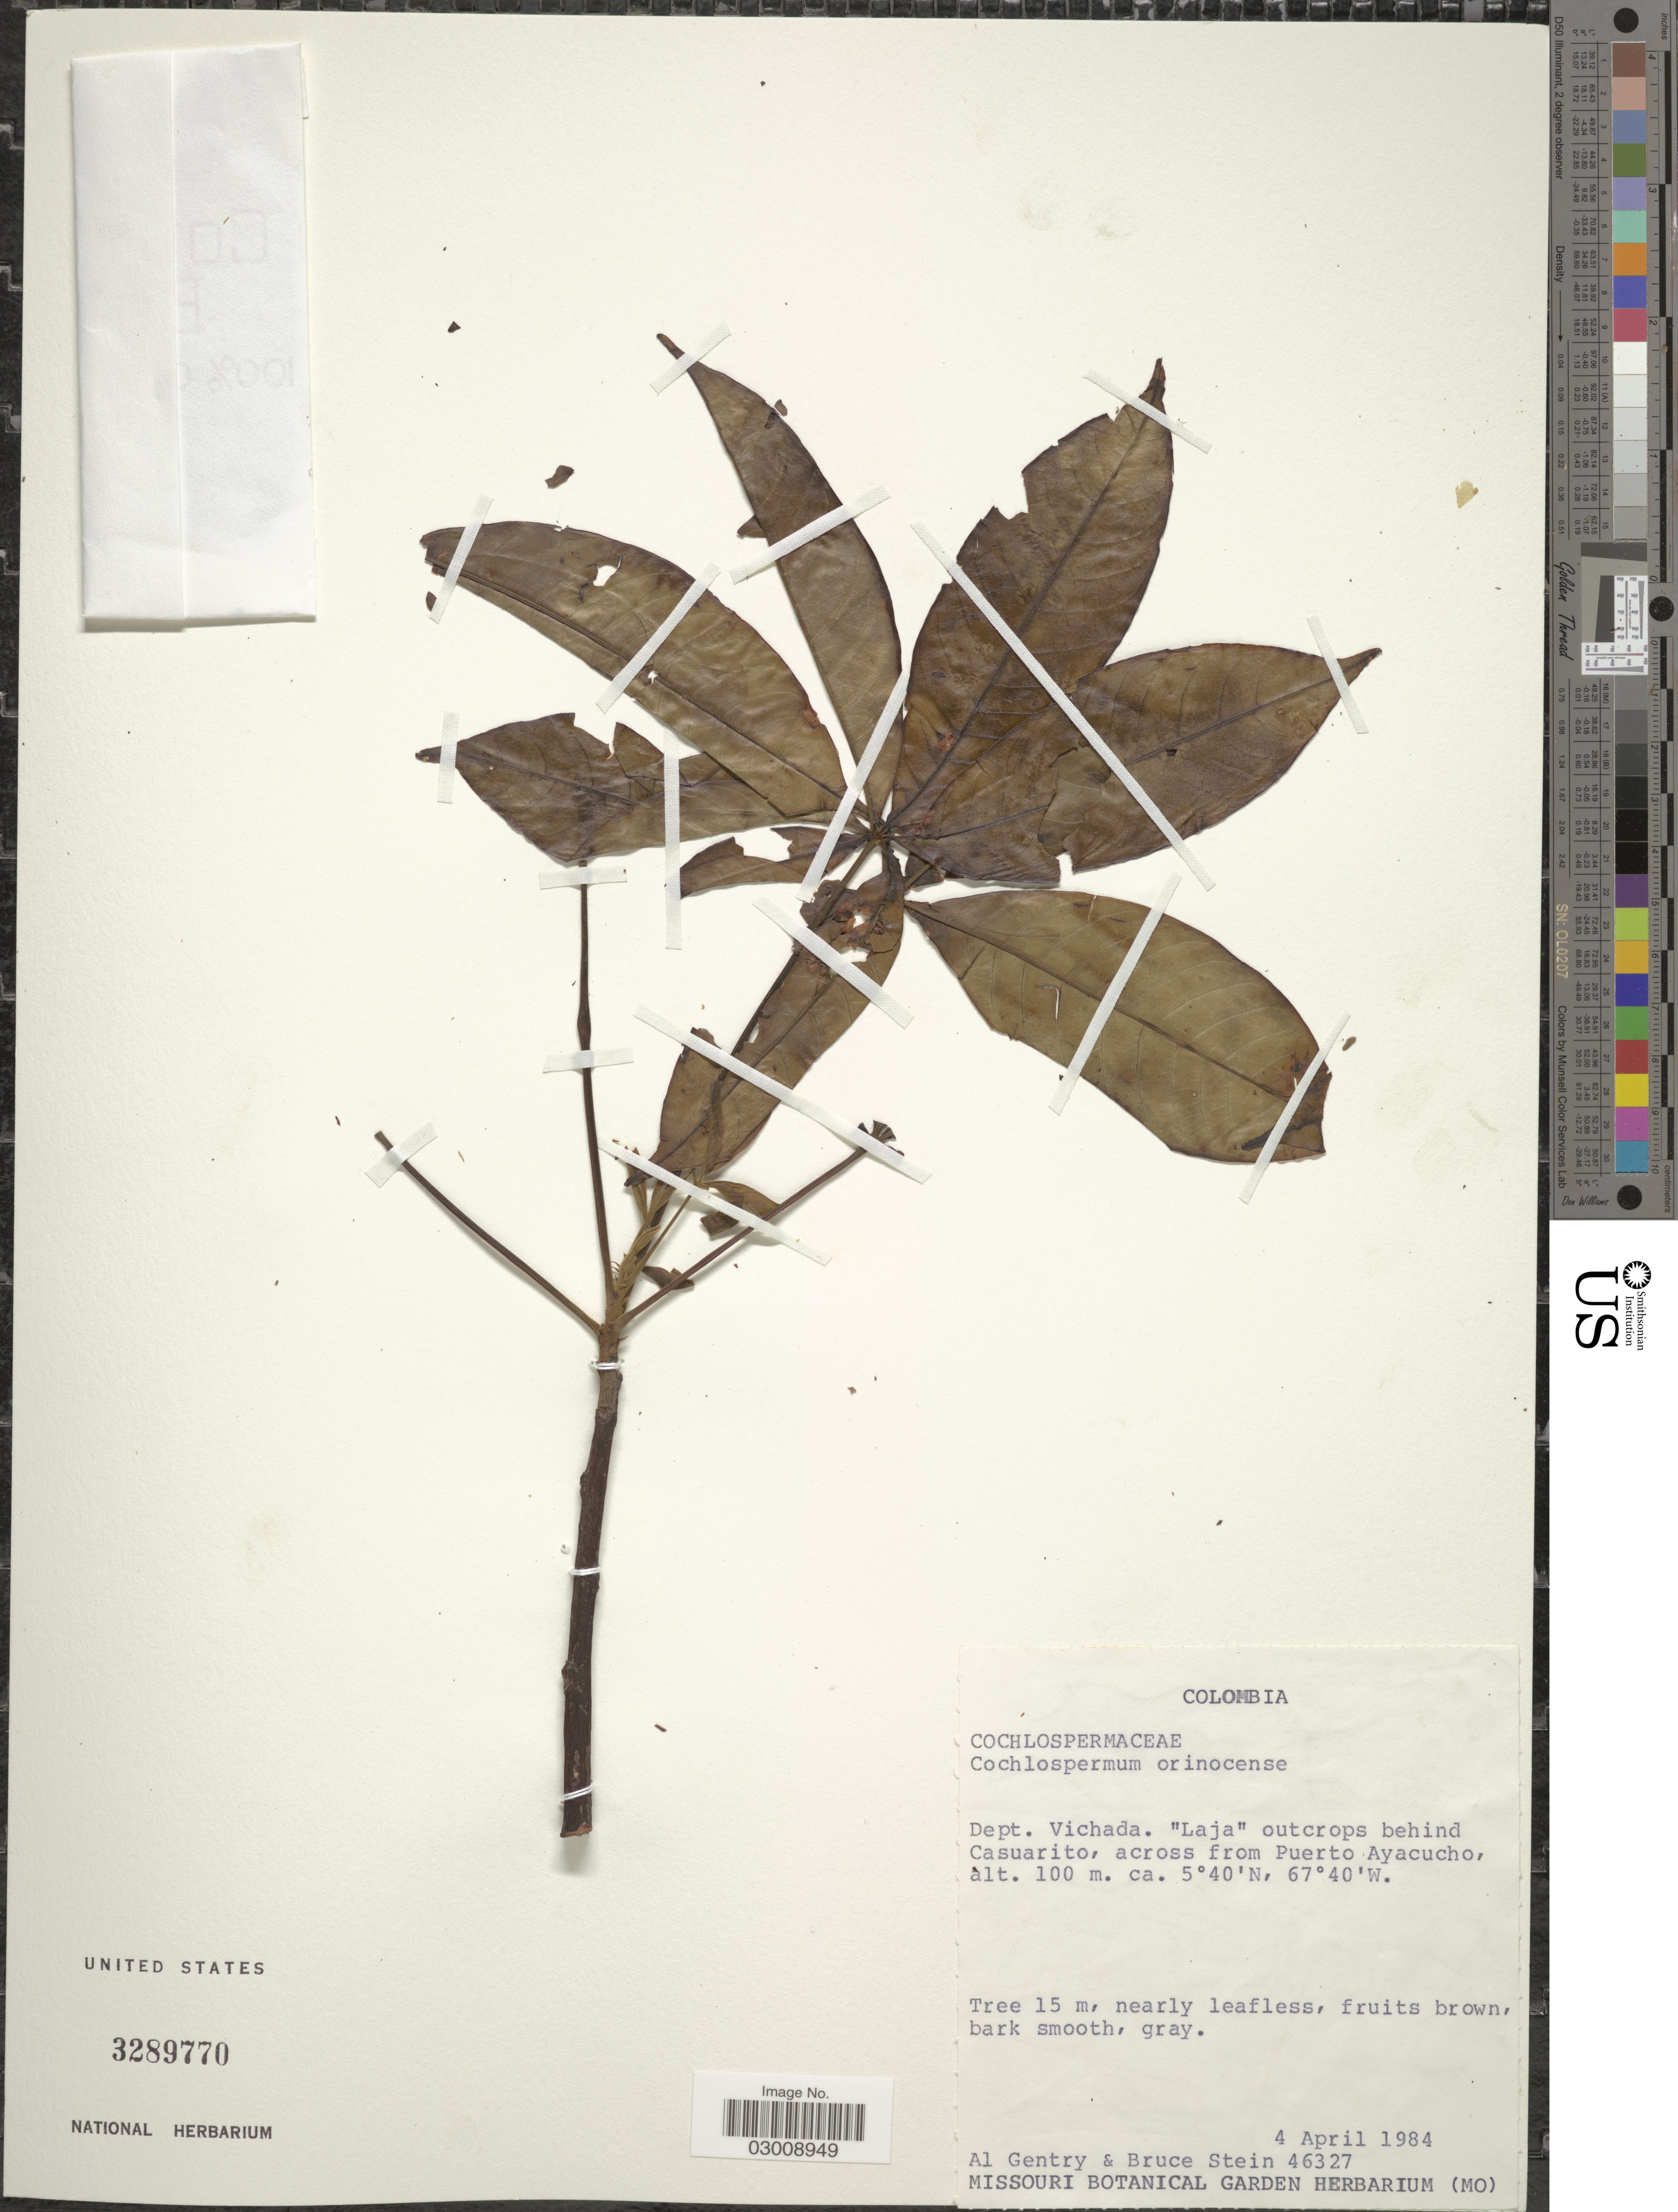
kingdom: Plantae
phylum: Tracheophyta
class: Magnoliopsida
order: Malvales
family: Cochlospermaceae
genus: Cochlospermum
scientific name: Cochlospermum orinocense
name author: (Kunth) Steud.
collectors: A. H. Gentry & B. A. Stein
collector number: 46327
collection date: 1984-04-04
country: Colombia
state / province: Vichada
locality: Dept. Vichada. "Laja" outcrops behind Casuarito, across from Puerto Ayacucho.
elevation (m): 100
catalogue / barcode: US 3289770